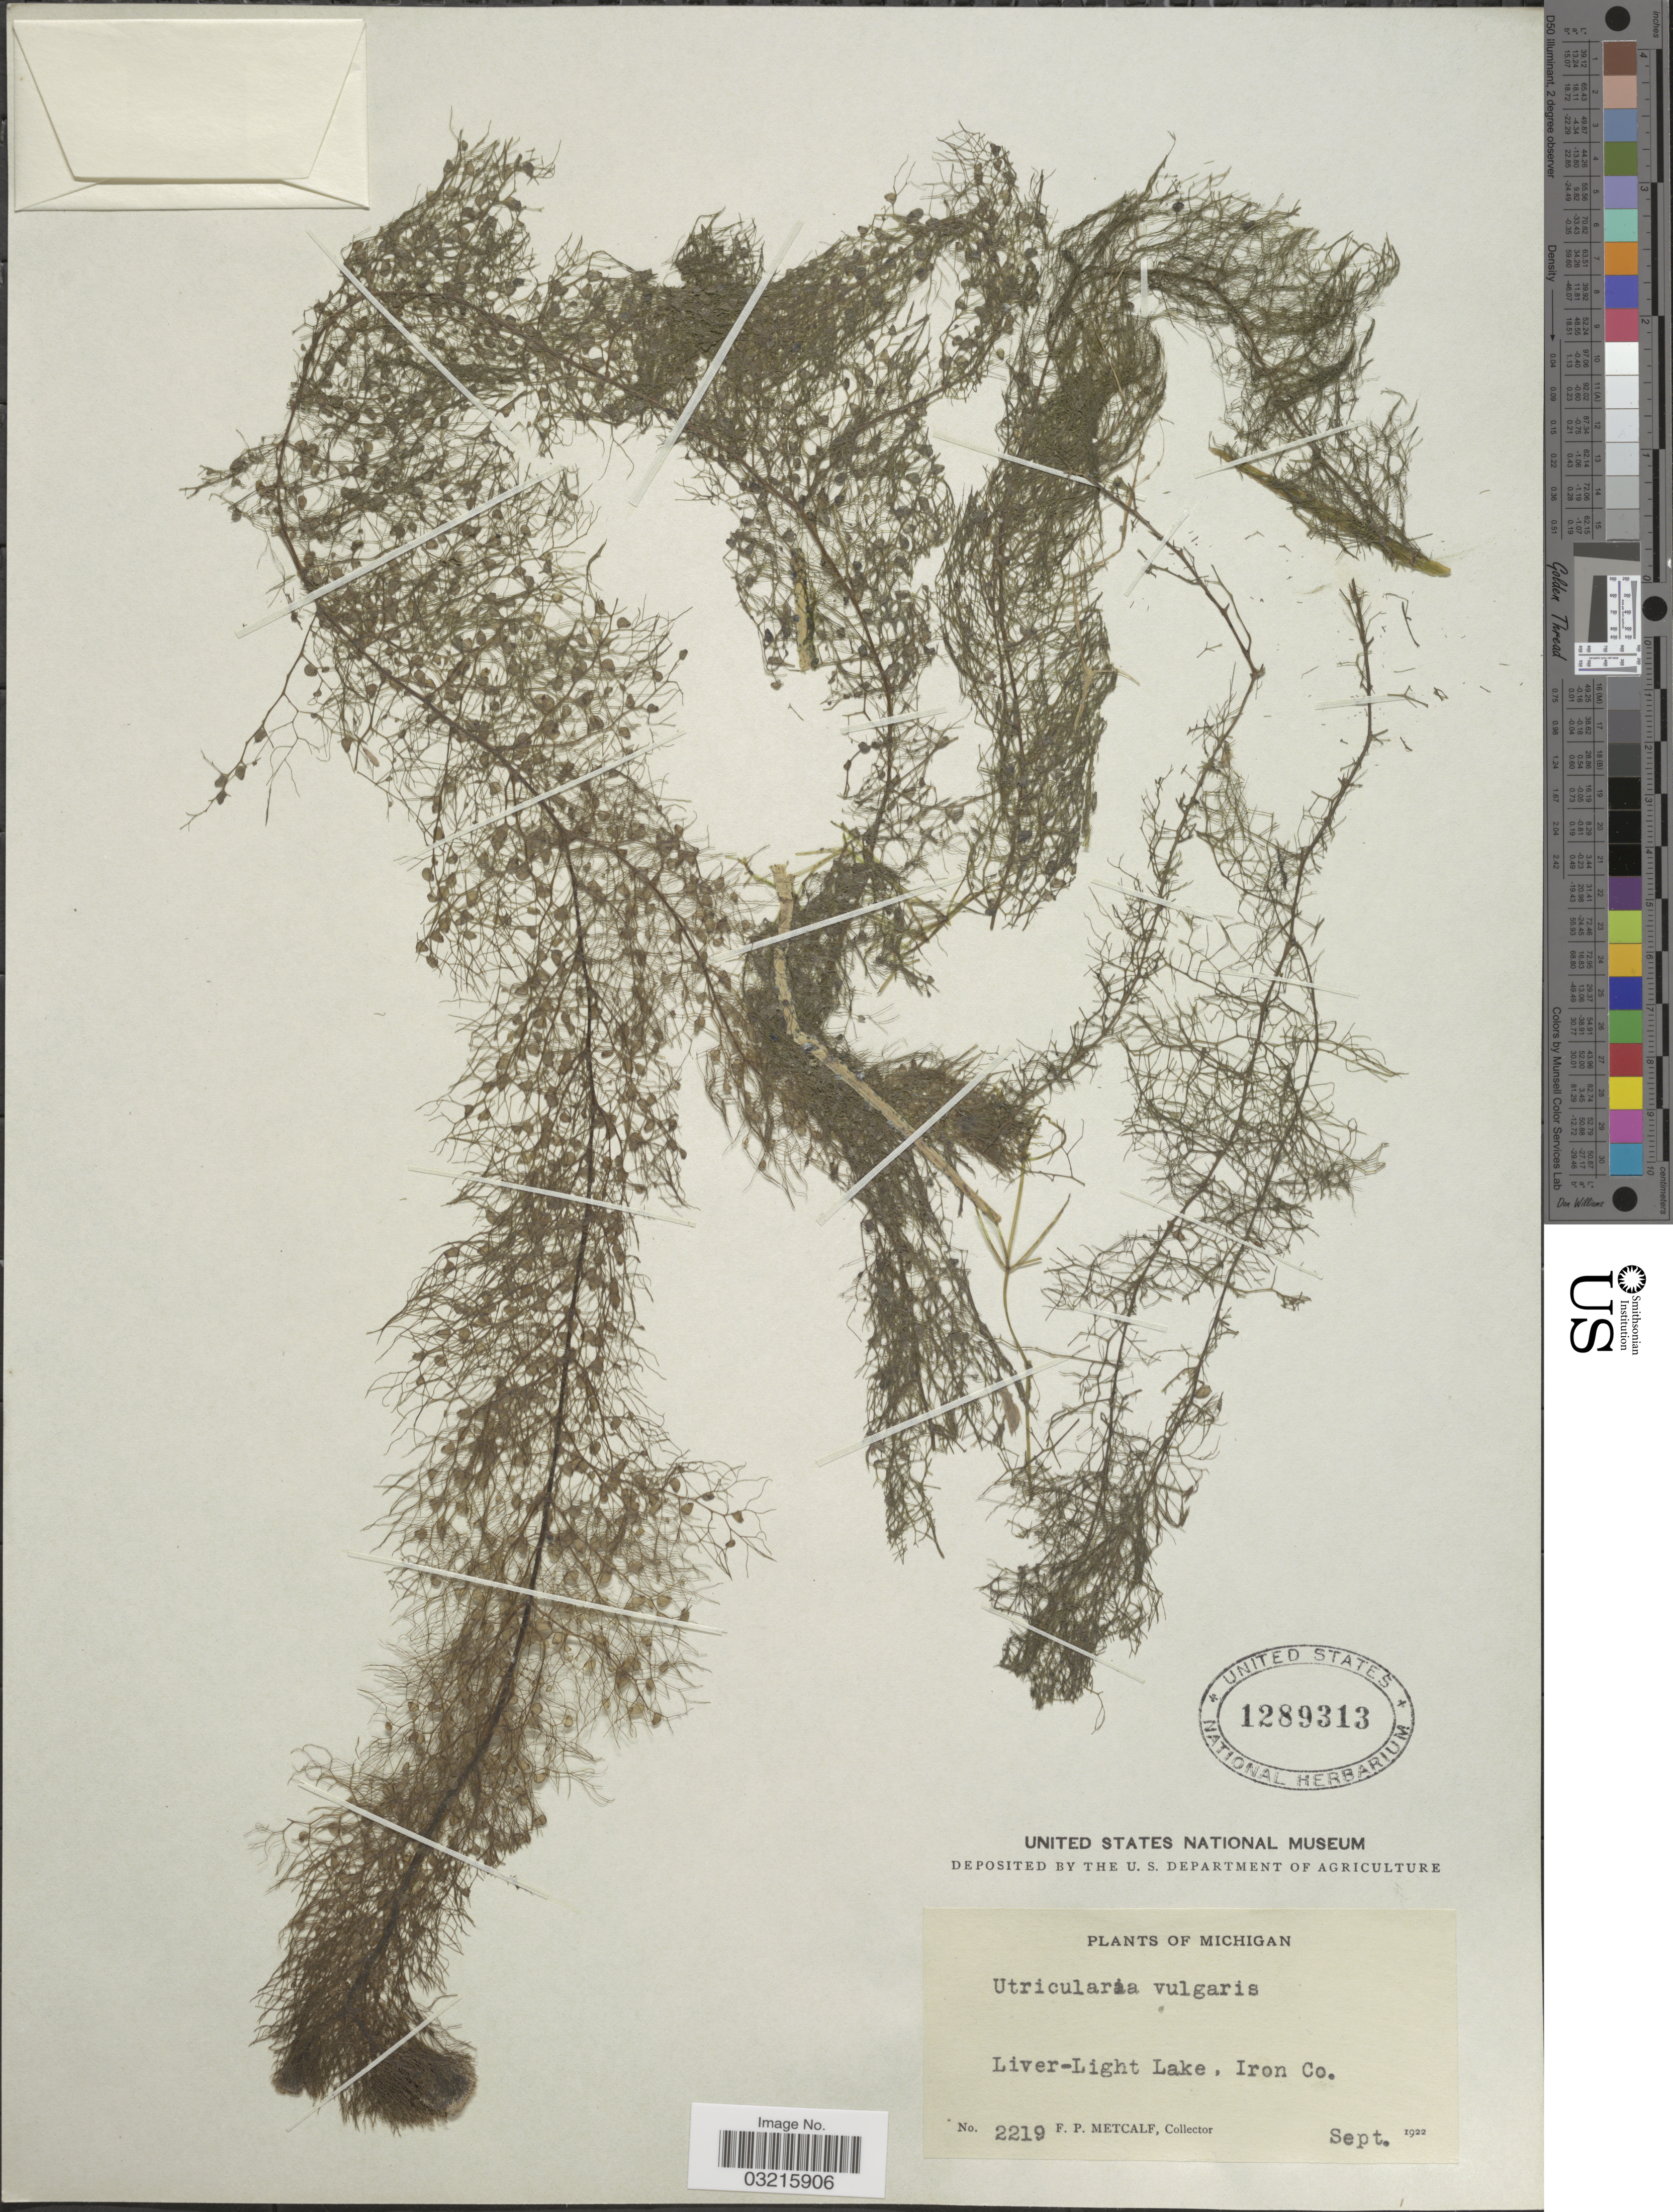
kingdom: Plantae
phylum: Tracheophyta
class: Magnoliopsida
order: Lamiales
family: Lentibulariaceae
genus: Utricularia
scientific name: Utricularia vulgaris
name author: L.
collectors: F. Metcalf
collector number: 2219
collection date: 1922-09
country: United States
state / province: Michigan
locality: Liver-Light Lake, Iron Co.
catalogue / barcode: US 1289313